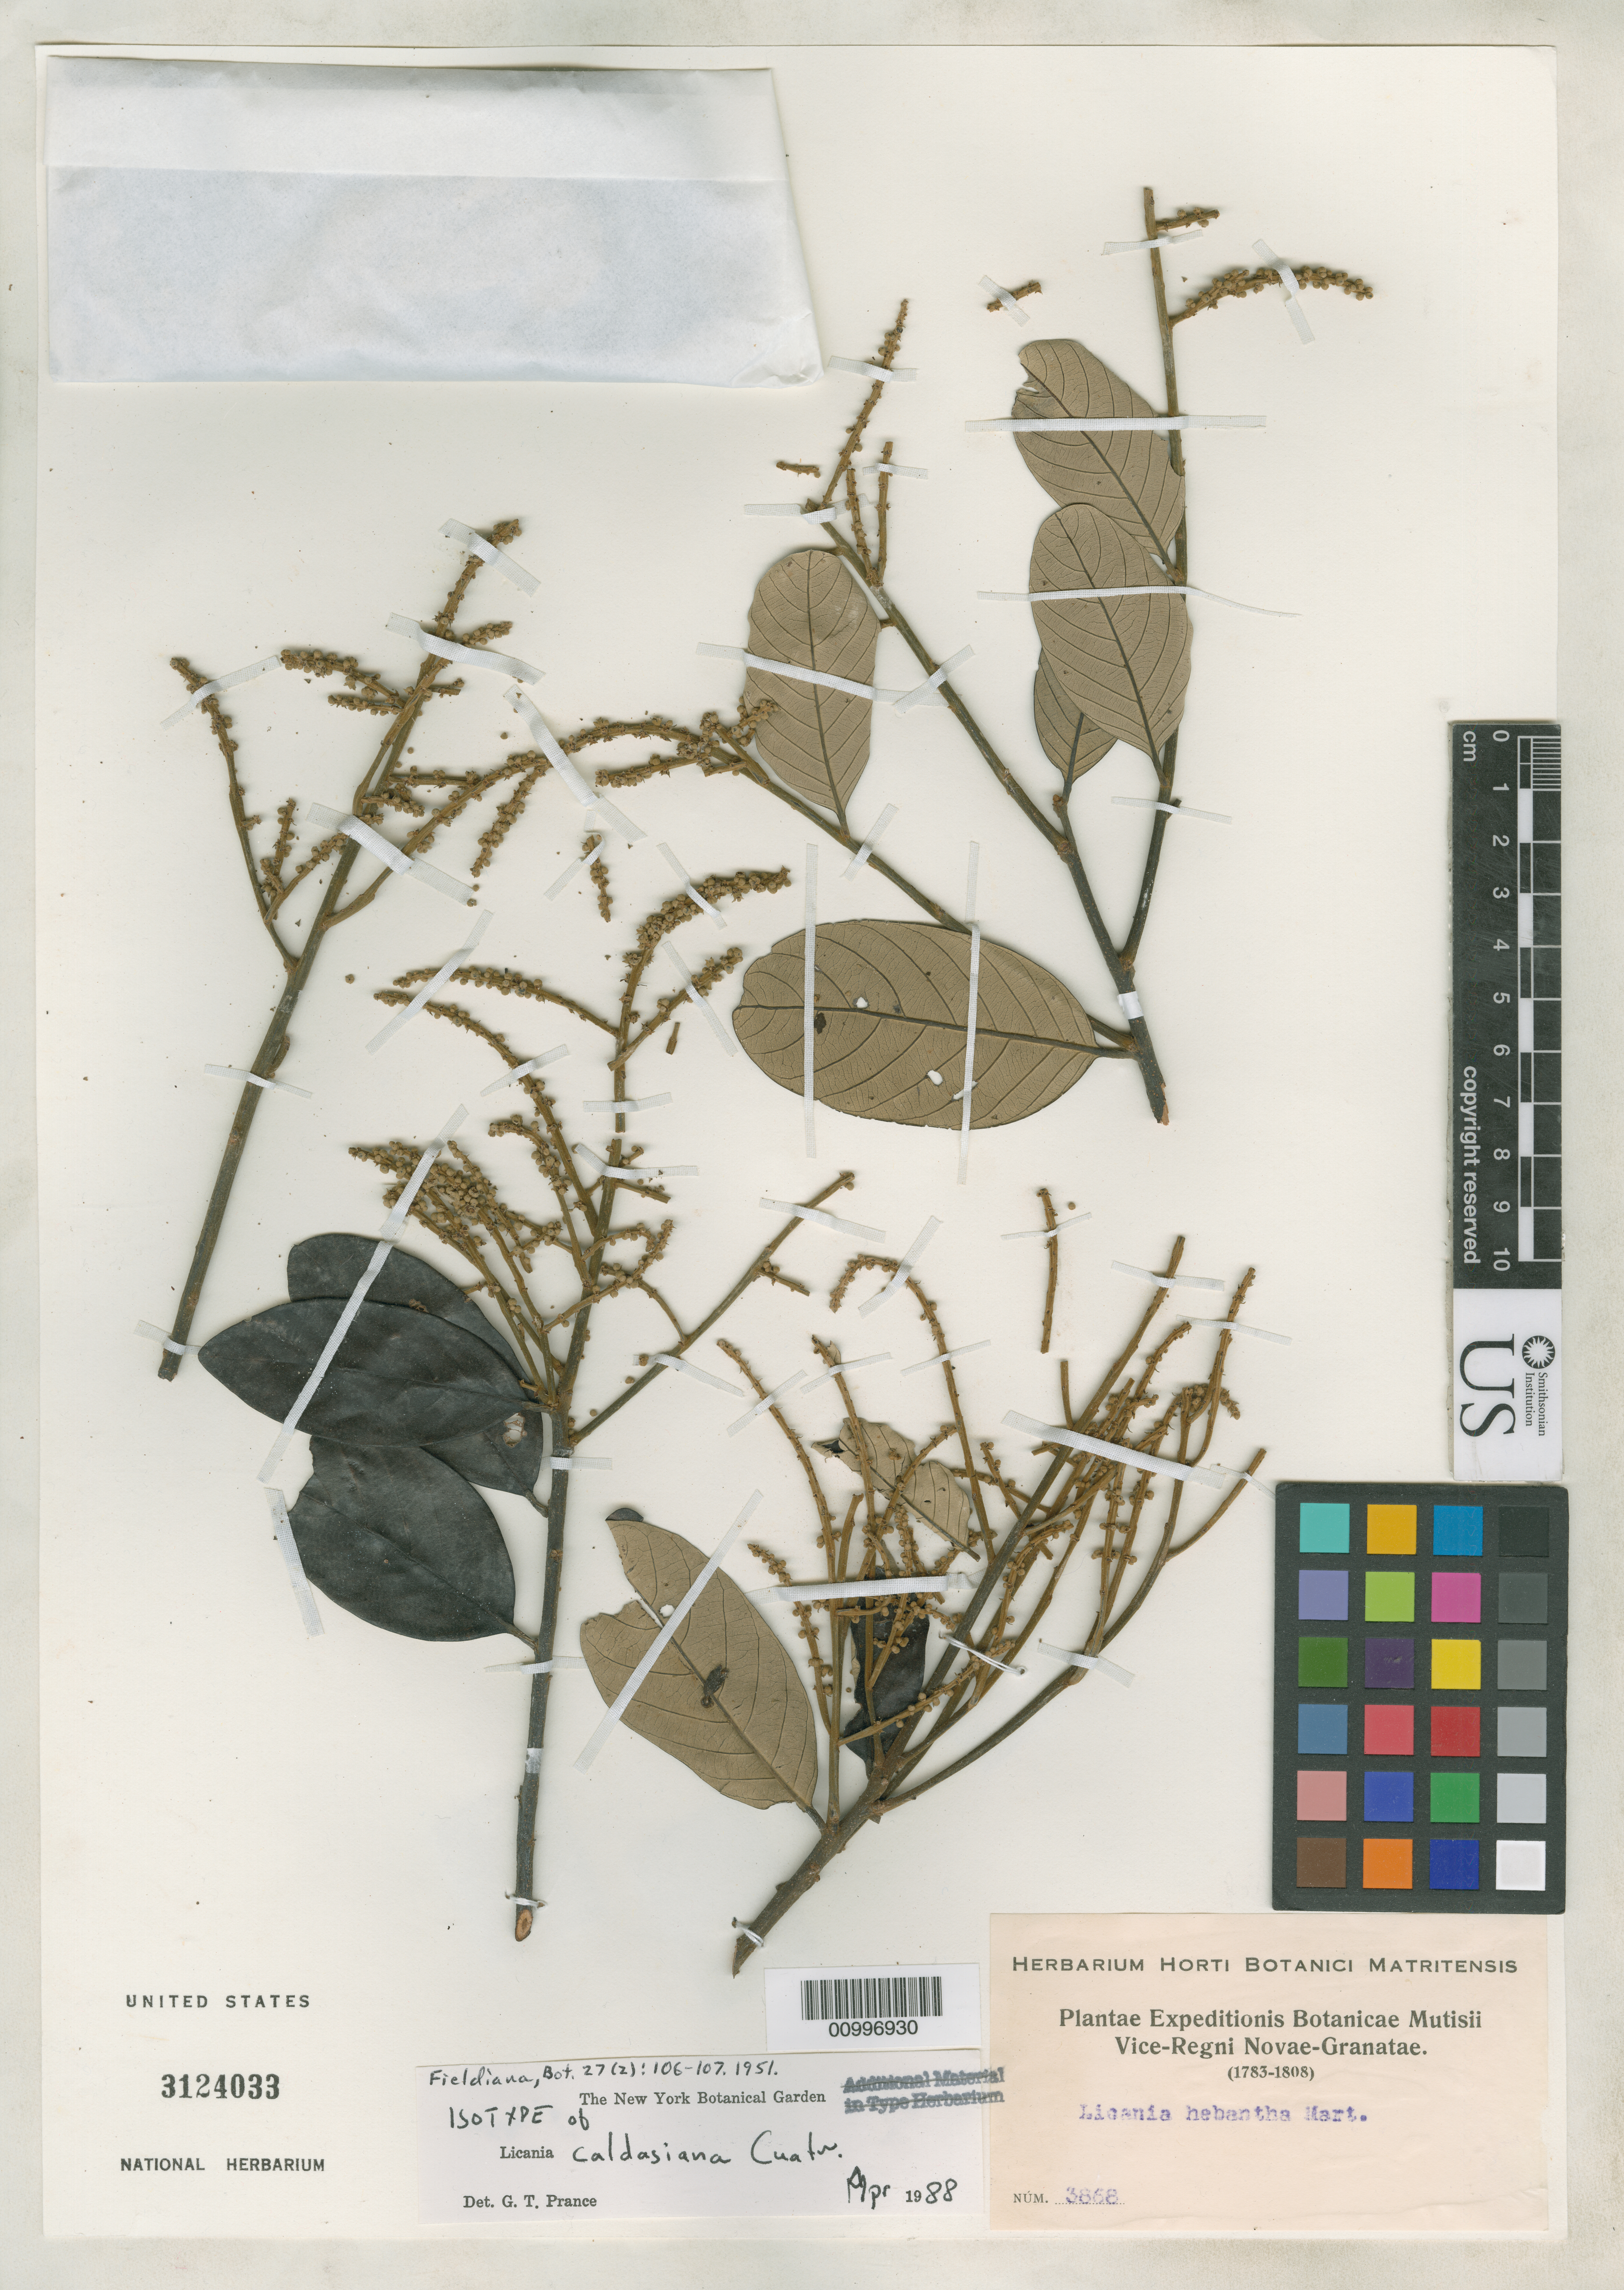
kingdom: Plantae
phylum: Tracheophyta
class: Magnoliopsida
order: Malpighiales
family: Chrysobalanaceae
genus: Licania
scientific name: Licania caldasiana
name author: Cuatrec.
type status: Isotype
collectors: J. C. B. Mutis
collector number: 3868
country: Colombia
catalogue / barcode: US 3124033